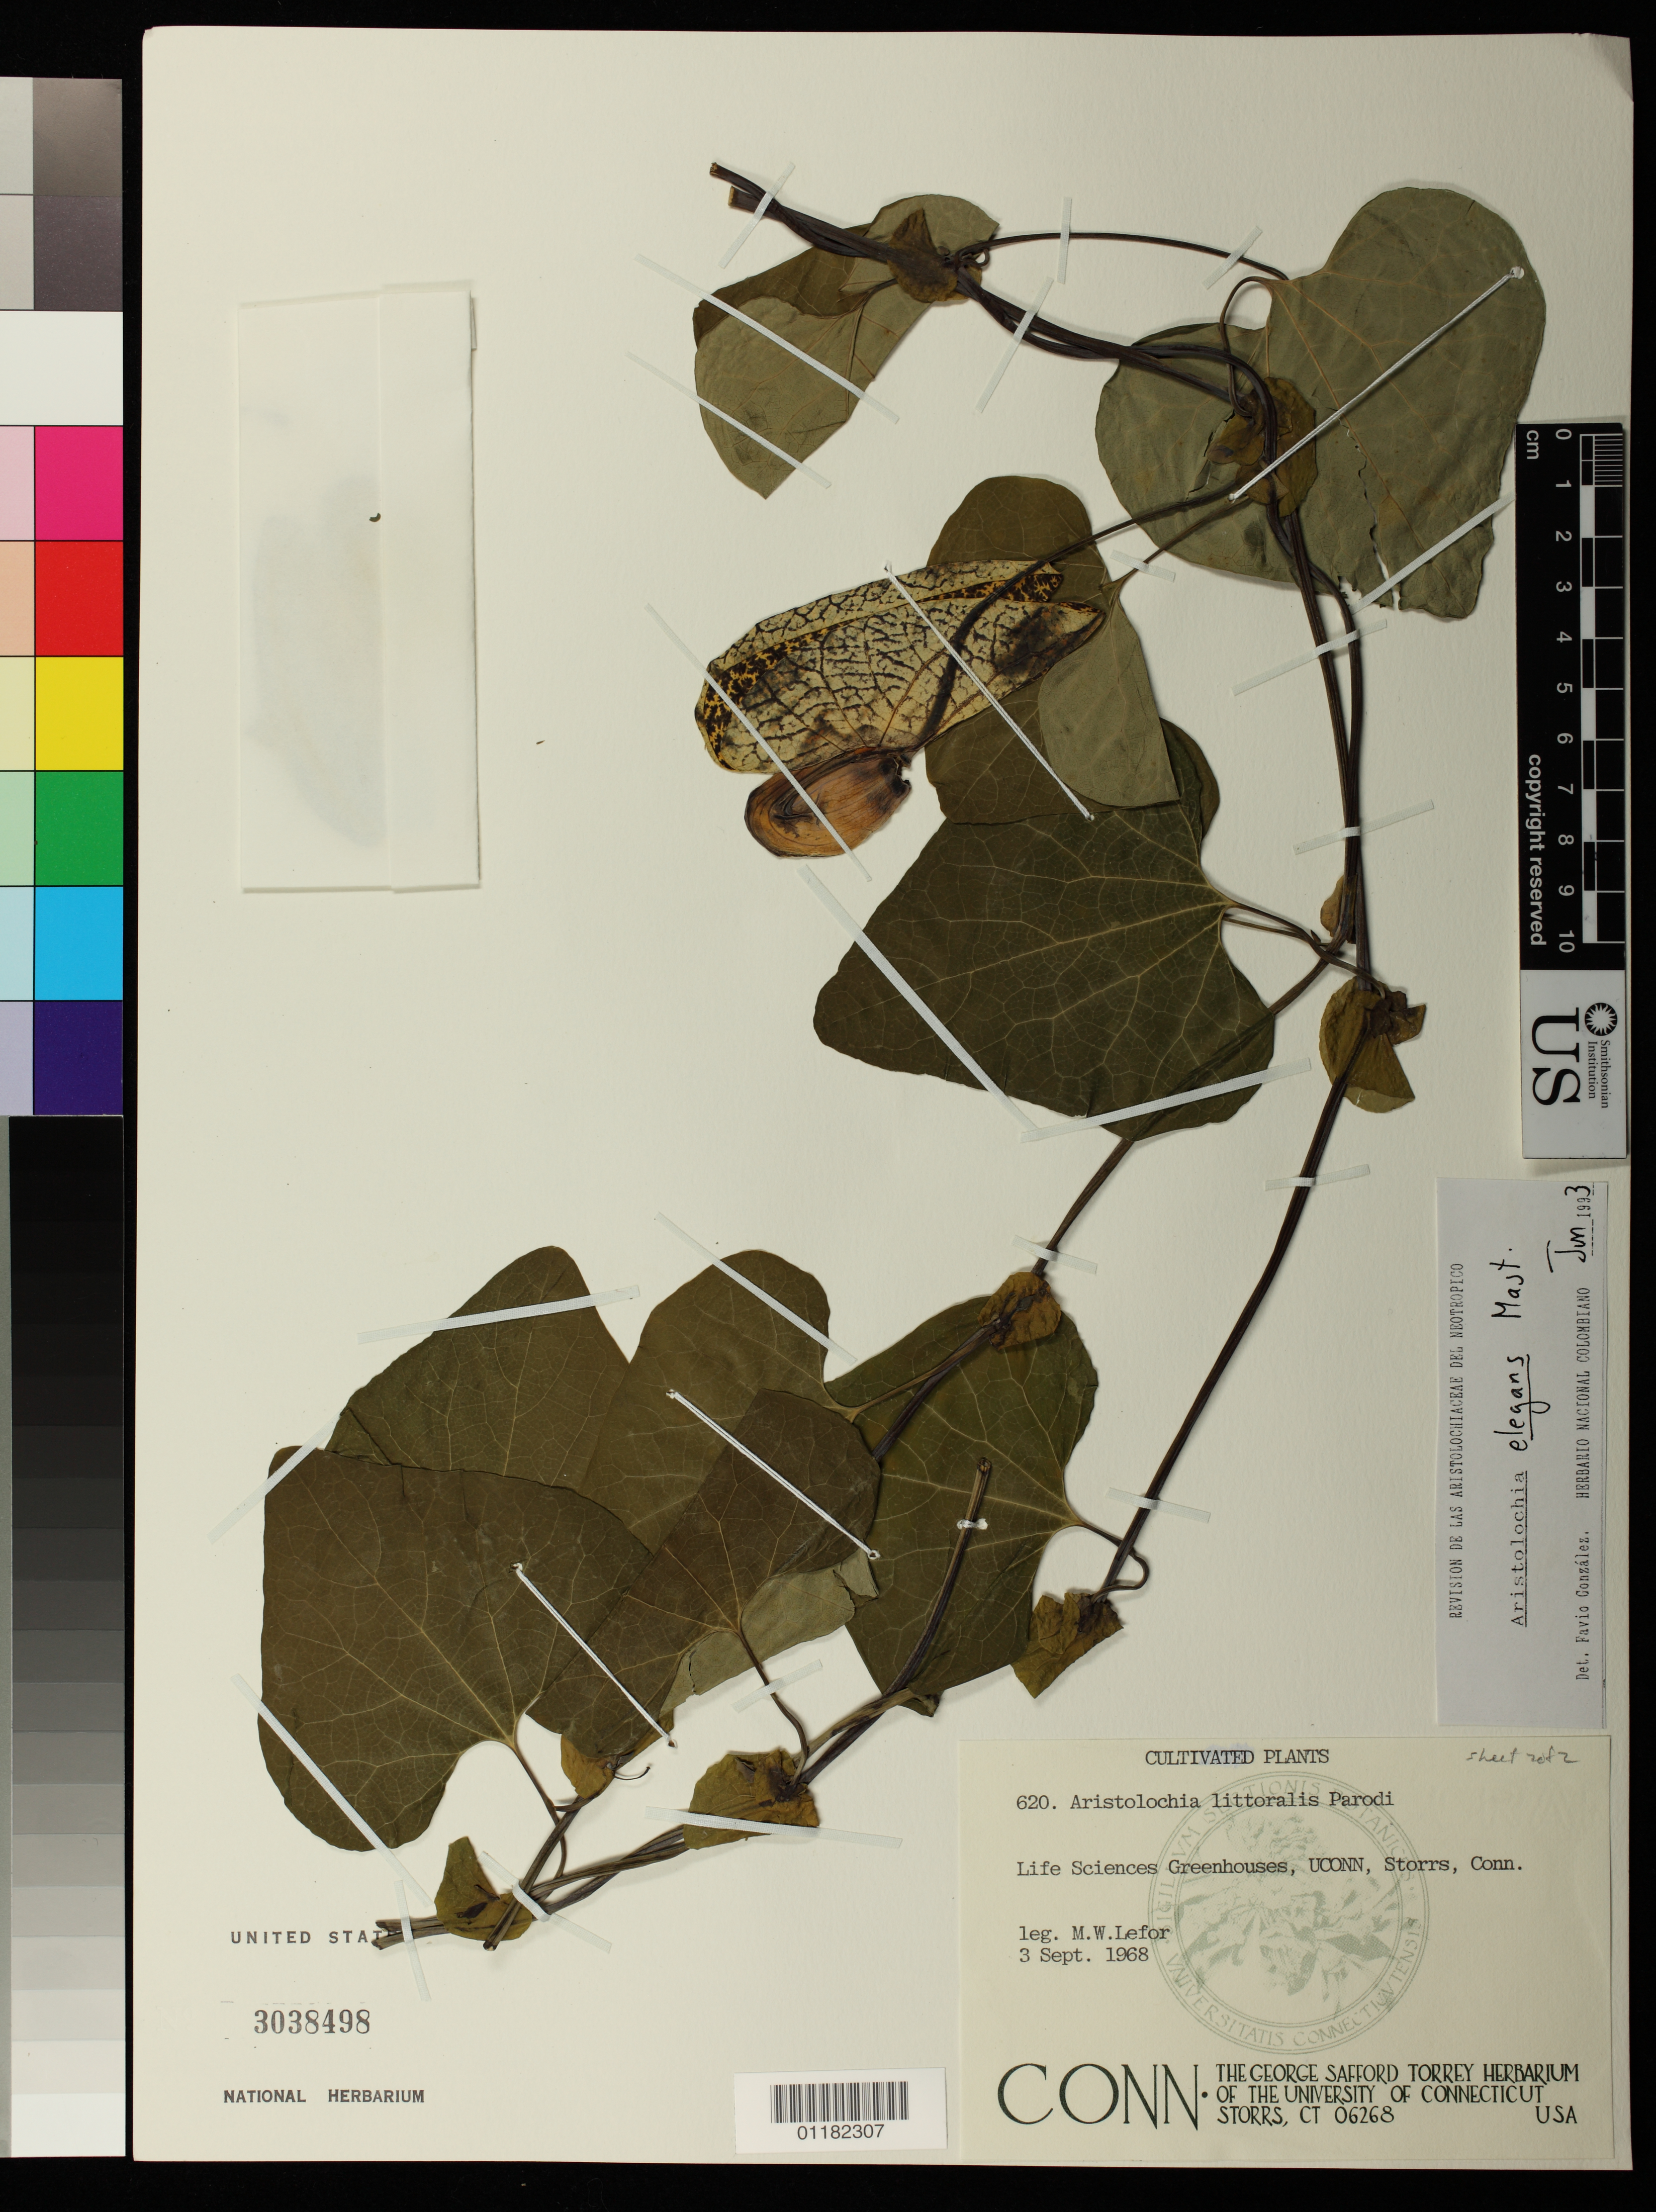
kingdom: Plantae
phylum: Tracheophyta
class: Magnoliopsida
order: Piperales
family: Aristolochiaceae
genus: Aristolochia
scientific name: Aristolochia elegans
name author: Mast.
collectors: M. W. Lefor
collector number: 620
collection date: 1968-09-03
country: United States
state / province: Connecticut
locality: Life Sciences Greenhouses, UCONN, Storrs, Conn.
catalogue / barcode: US 3038498